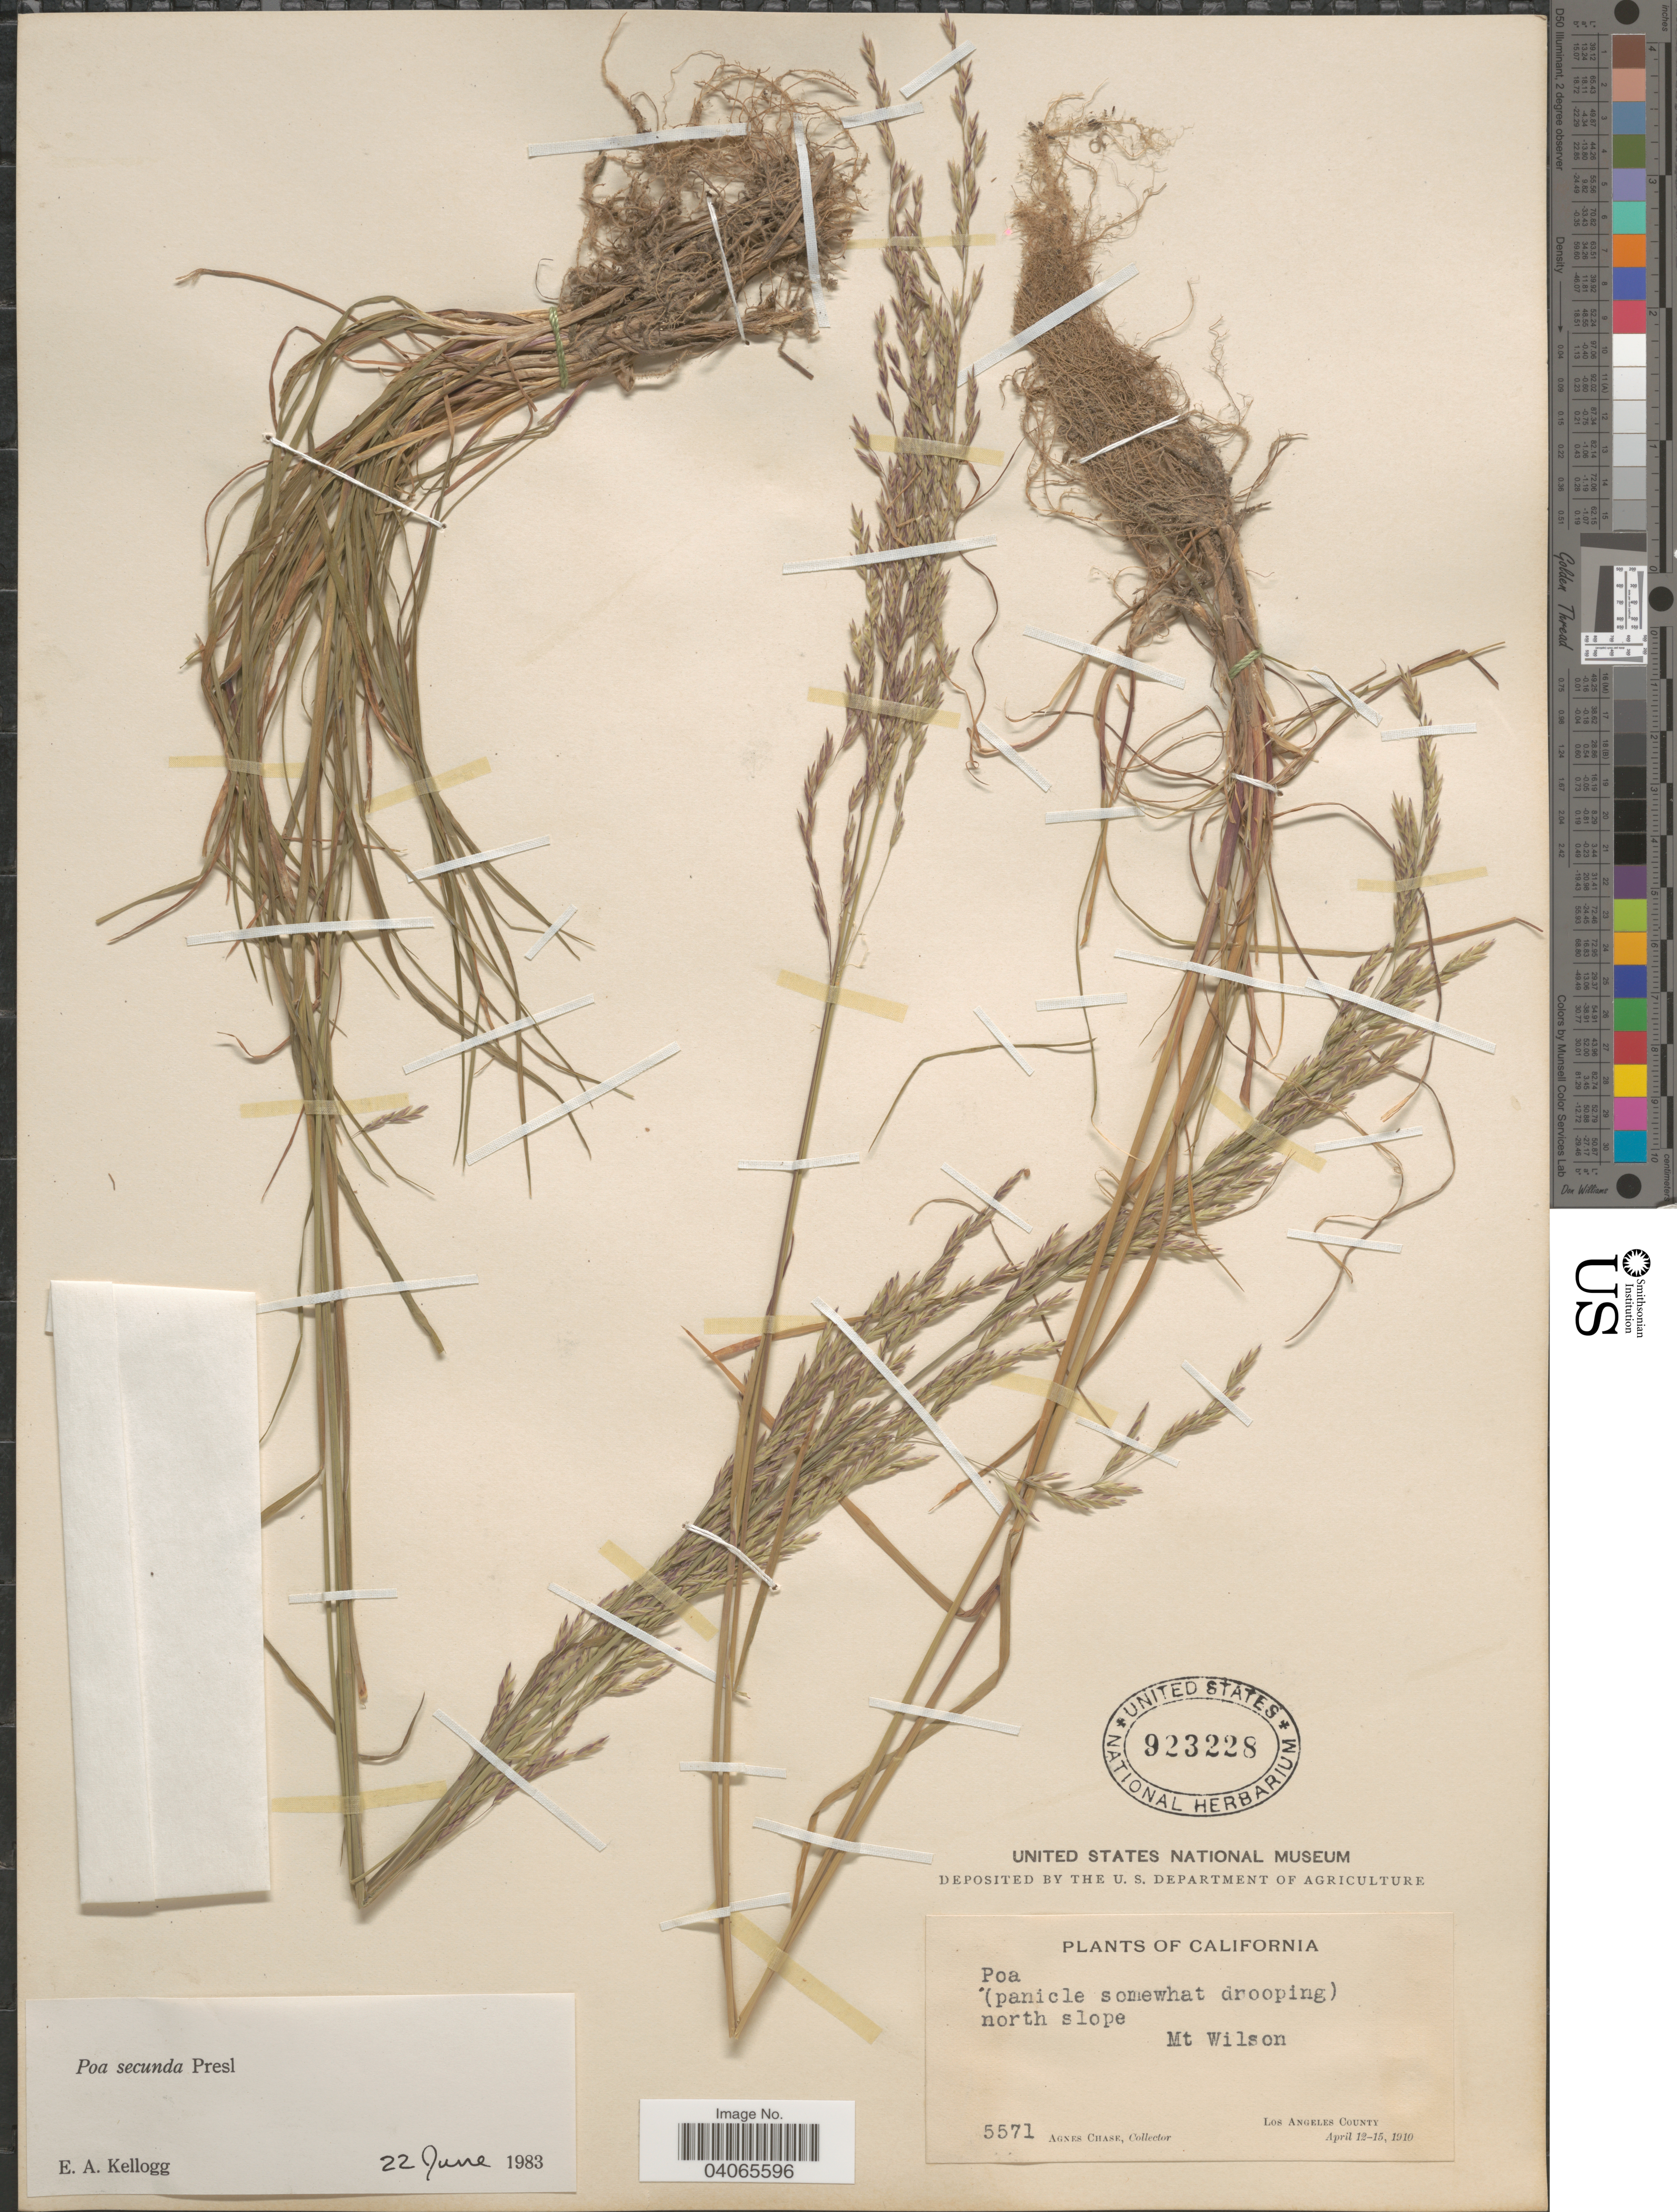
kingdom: Plantae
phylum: Tracheophyta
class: Liliopsida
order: Poales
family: Poaceae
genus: Poa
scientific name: Poa secunda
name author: J. Presl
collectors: A. Chase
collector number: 5571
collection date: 1910-04-12/1910-04-15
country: United States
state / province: California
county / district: Los Angeles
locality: North slope. Mt Wilson. Los Angeles County.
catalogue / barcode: US 923228